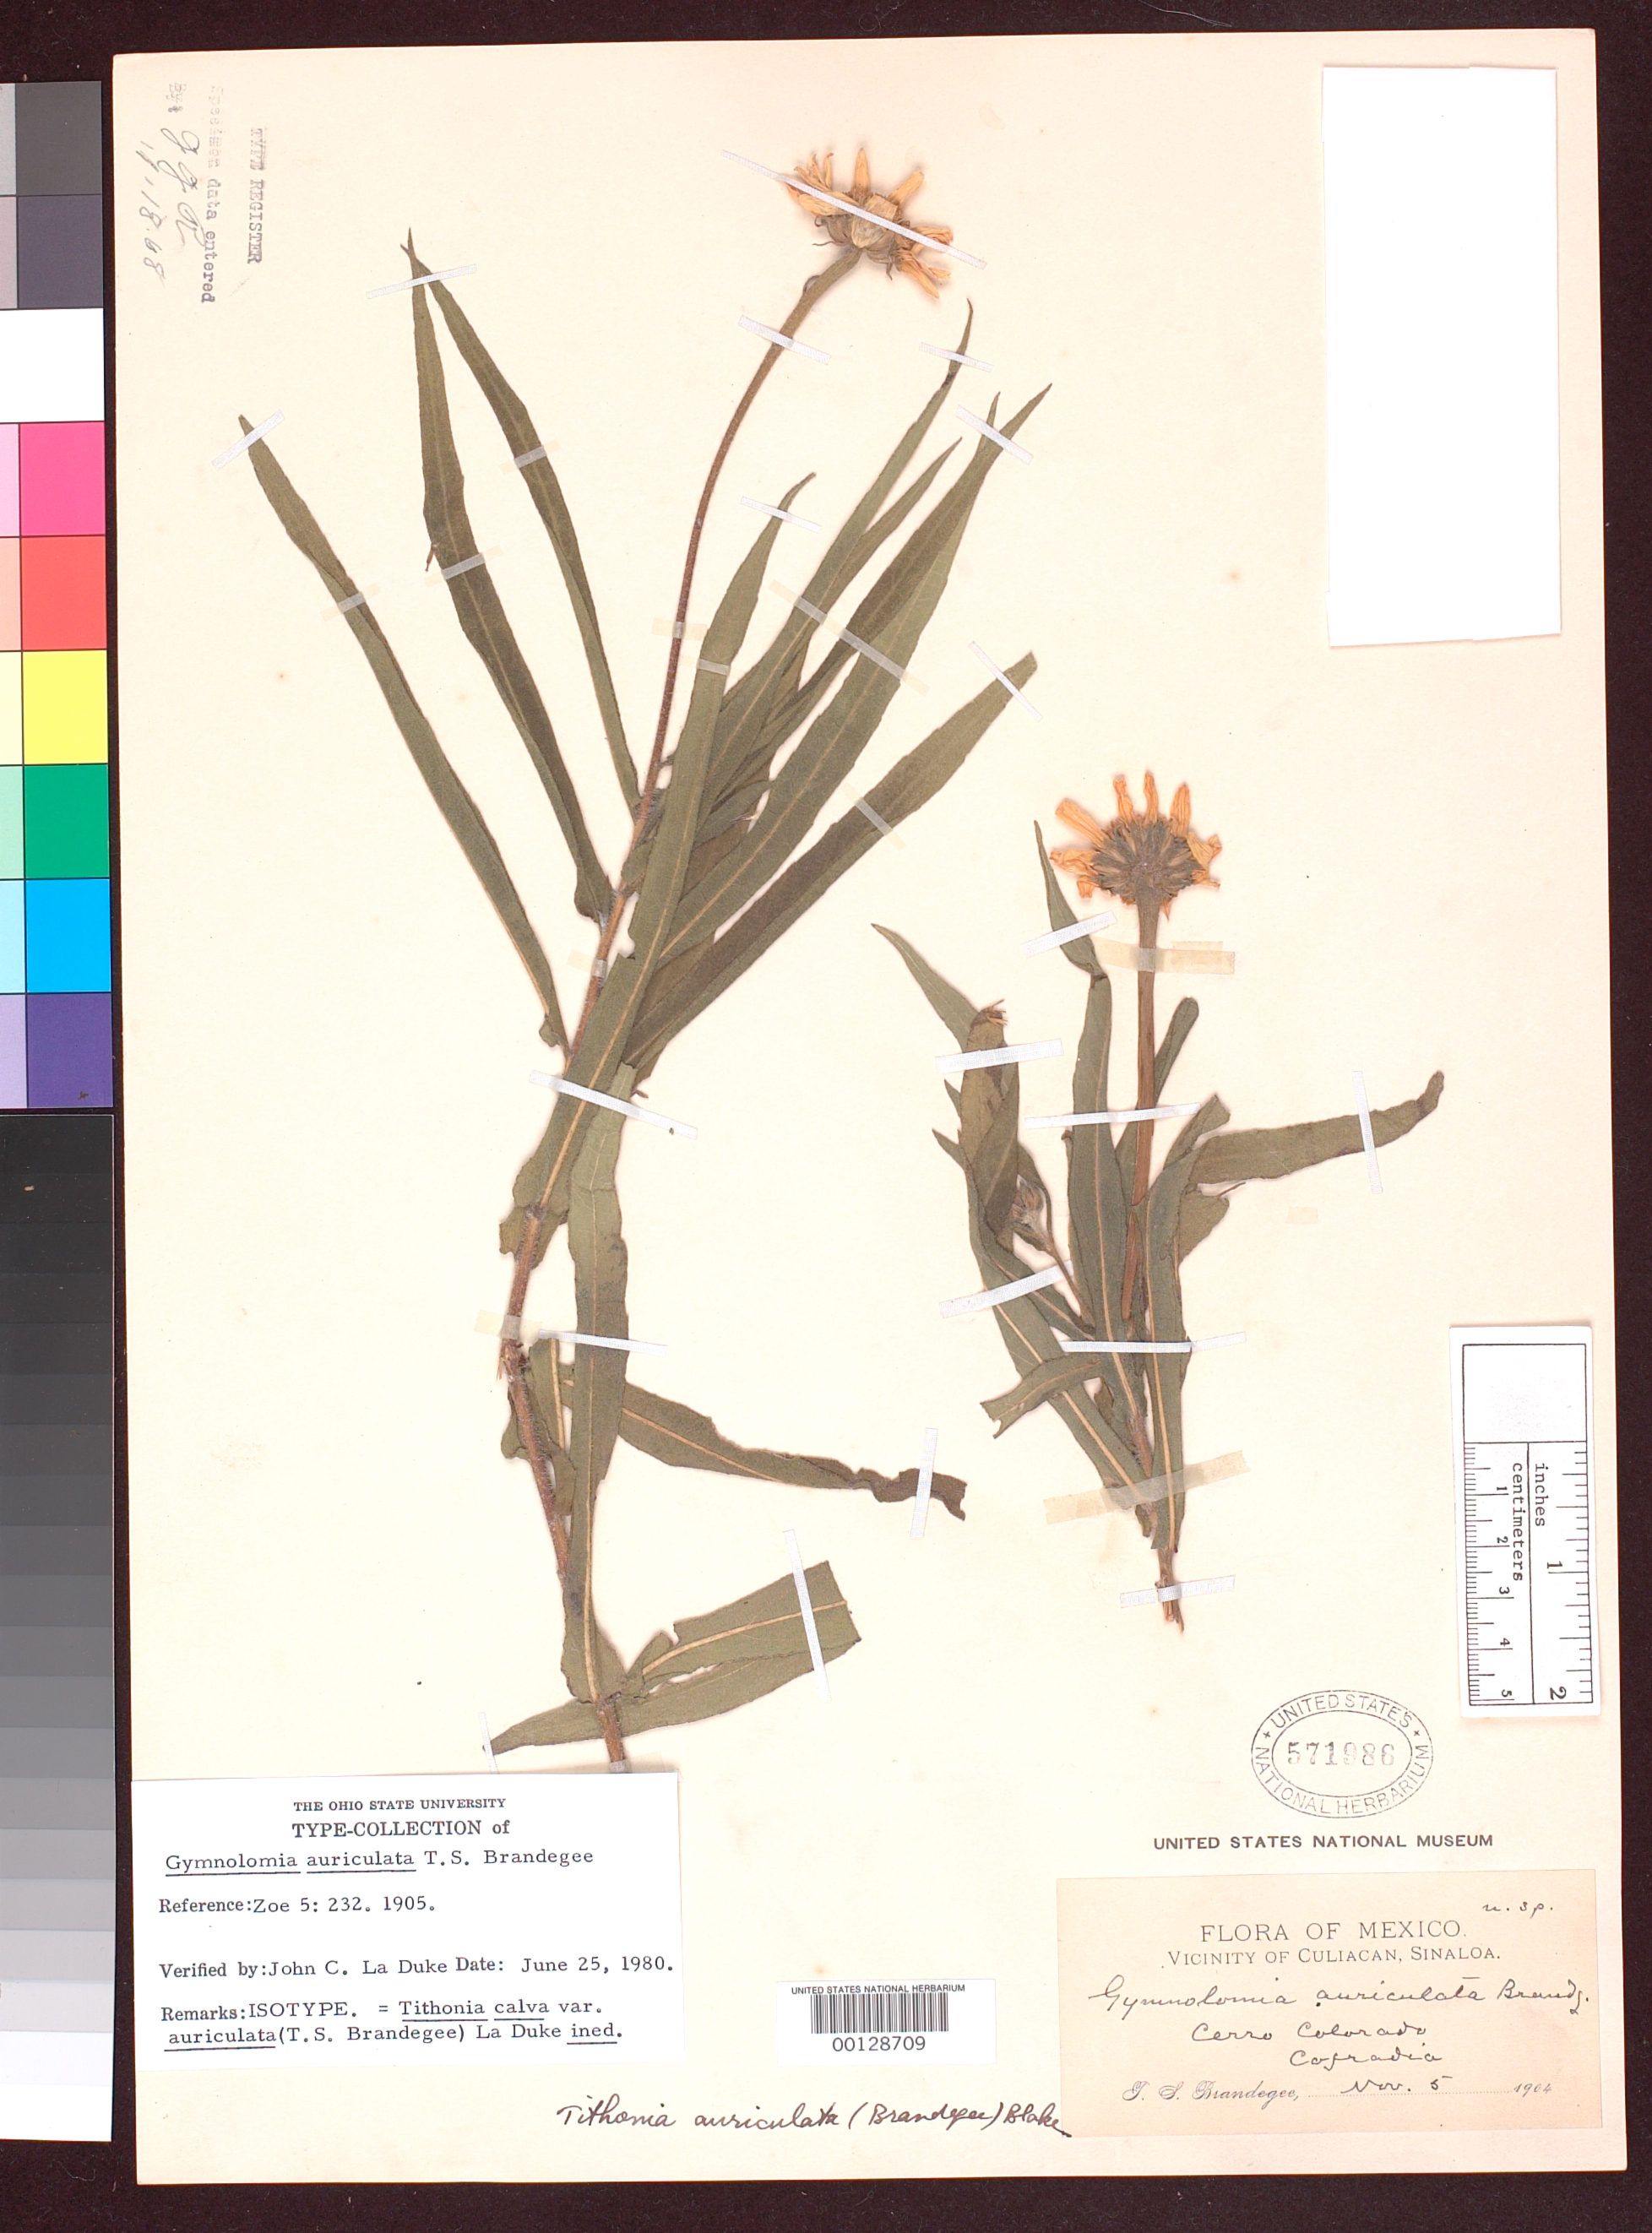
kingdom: Plantae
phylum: Tracheophyta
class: Magnoliopsida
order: Asterales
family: Asteraceae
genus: Gymnolomia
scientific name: Gymnolomia auriculata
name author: Brandegee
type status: Type Collection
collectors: T. S. Brandegee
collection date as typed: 05 Nov 1904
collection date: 1904-11-05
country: Mexico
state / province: Sinaloa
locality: Cofradia, Cerro Colorado.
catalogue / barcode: US 571986